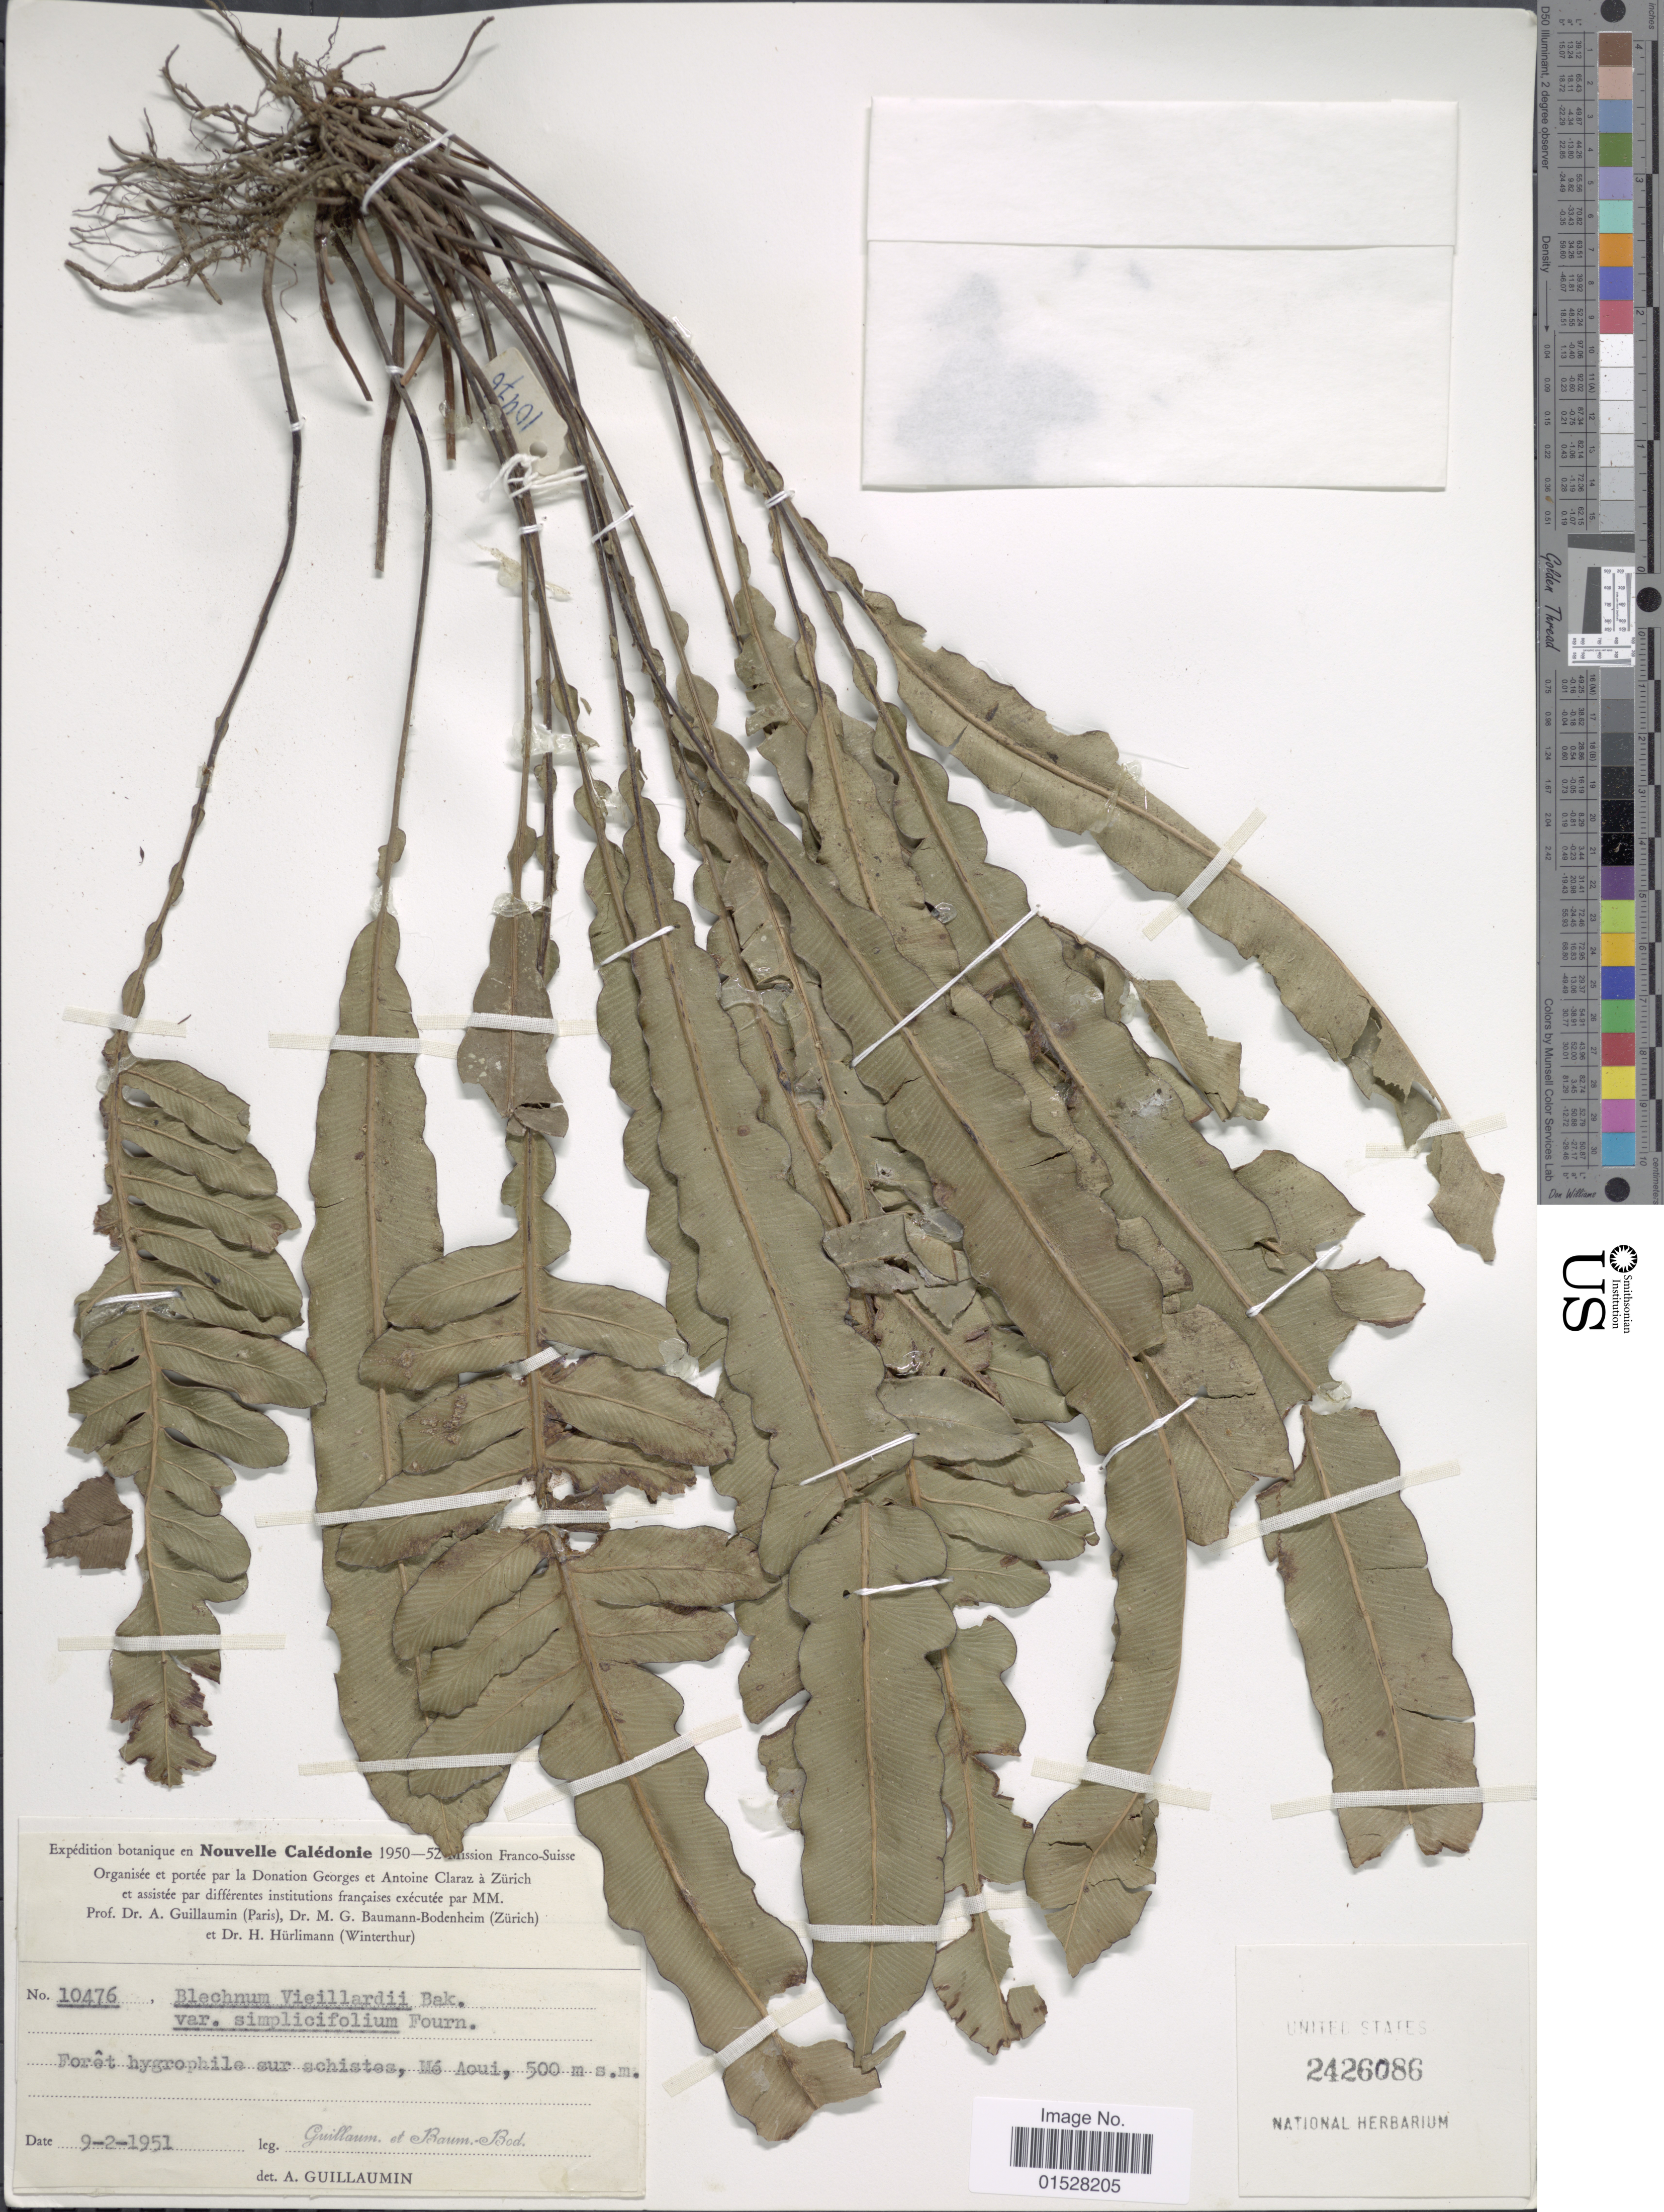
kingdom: Plantae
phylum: Tracheophyta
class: Polypodiopsida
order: Polypodiales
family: Blechnaceae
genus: Blechnum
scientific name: Blechnum vieillardii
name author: Mett.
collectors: A. Guillaumin & M. G. Baumann-Bodenheim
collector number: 10476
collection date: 1951-02-09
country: New Caledonia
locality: Foret hygrophile sur schistes, Mé Acui. [interpreted]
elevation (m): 500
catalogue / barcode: US 2426086